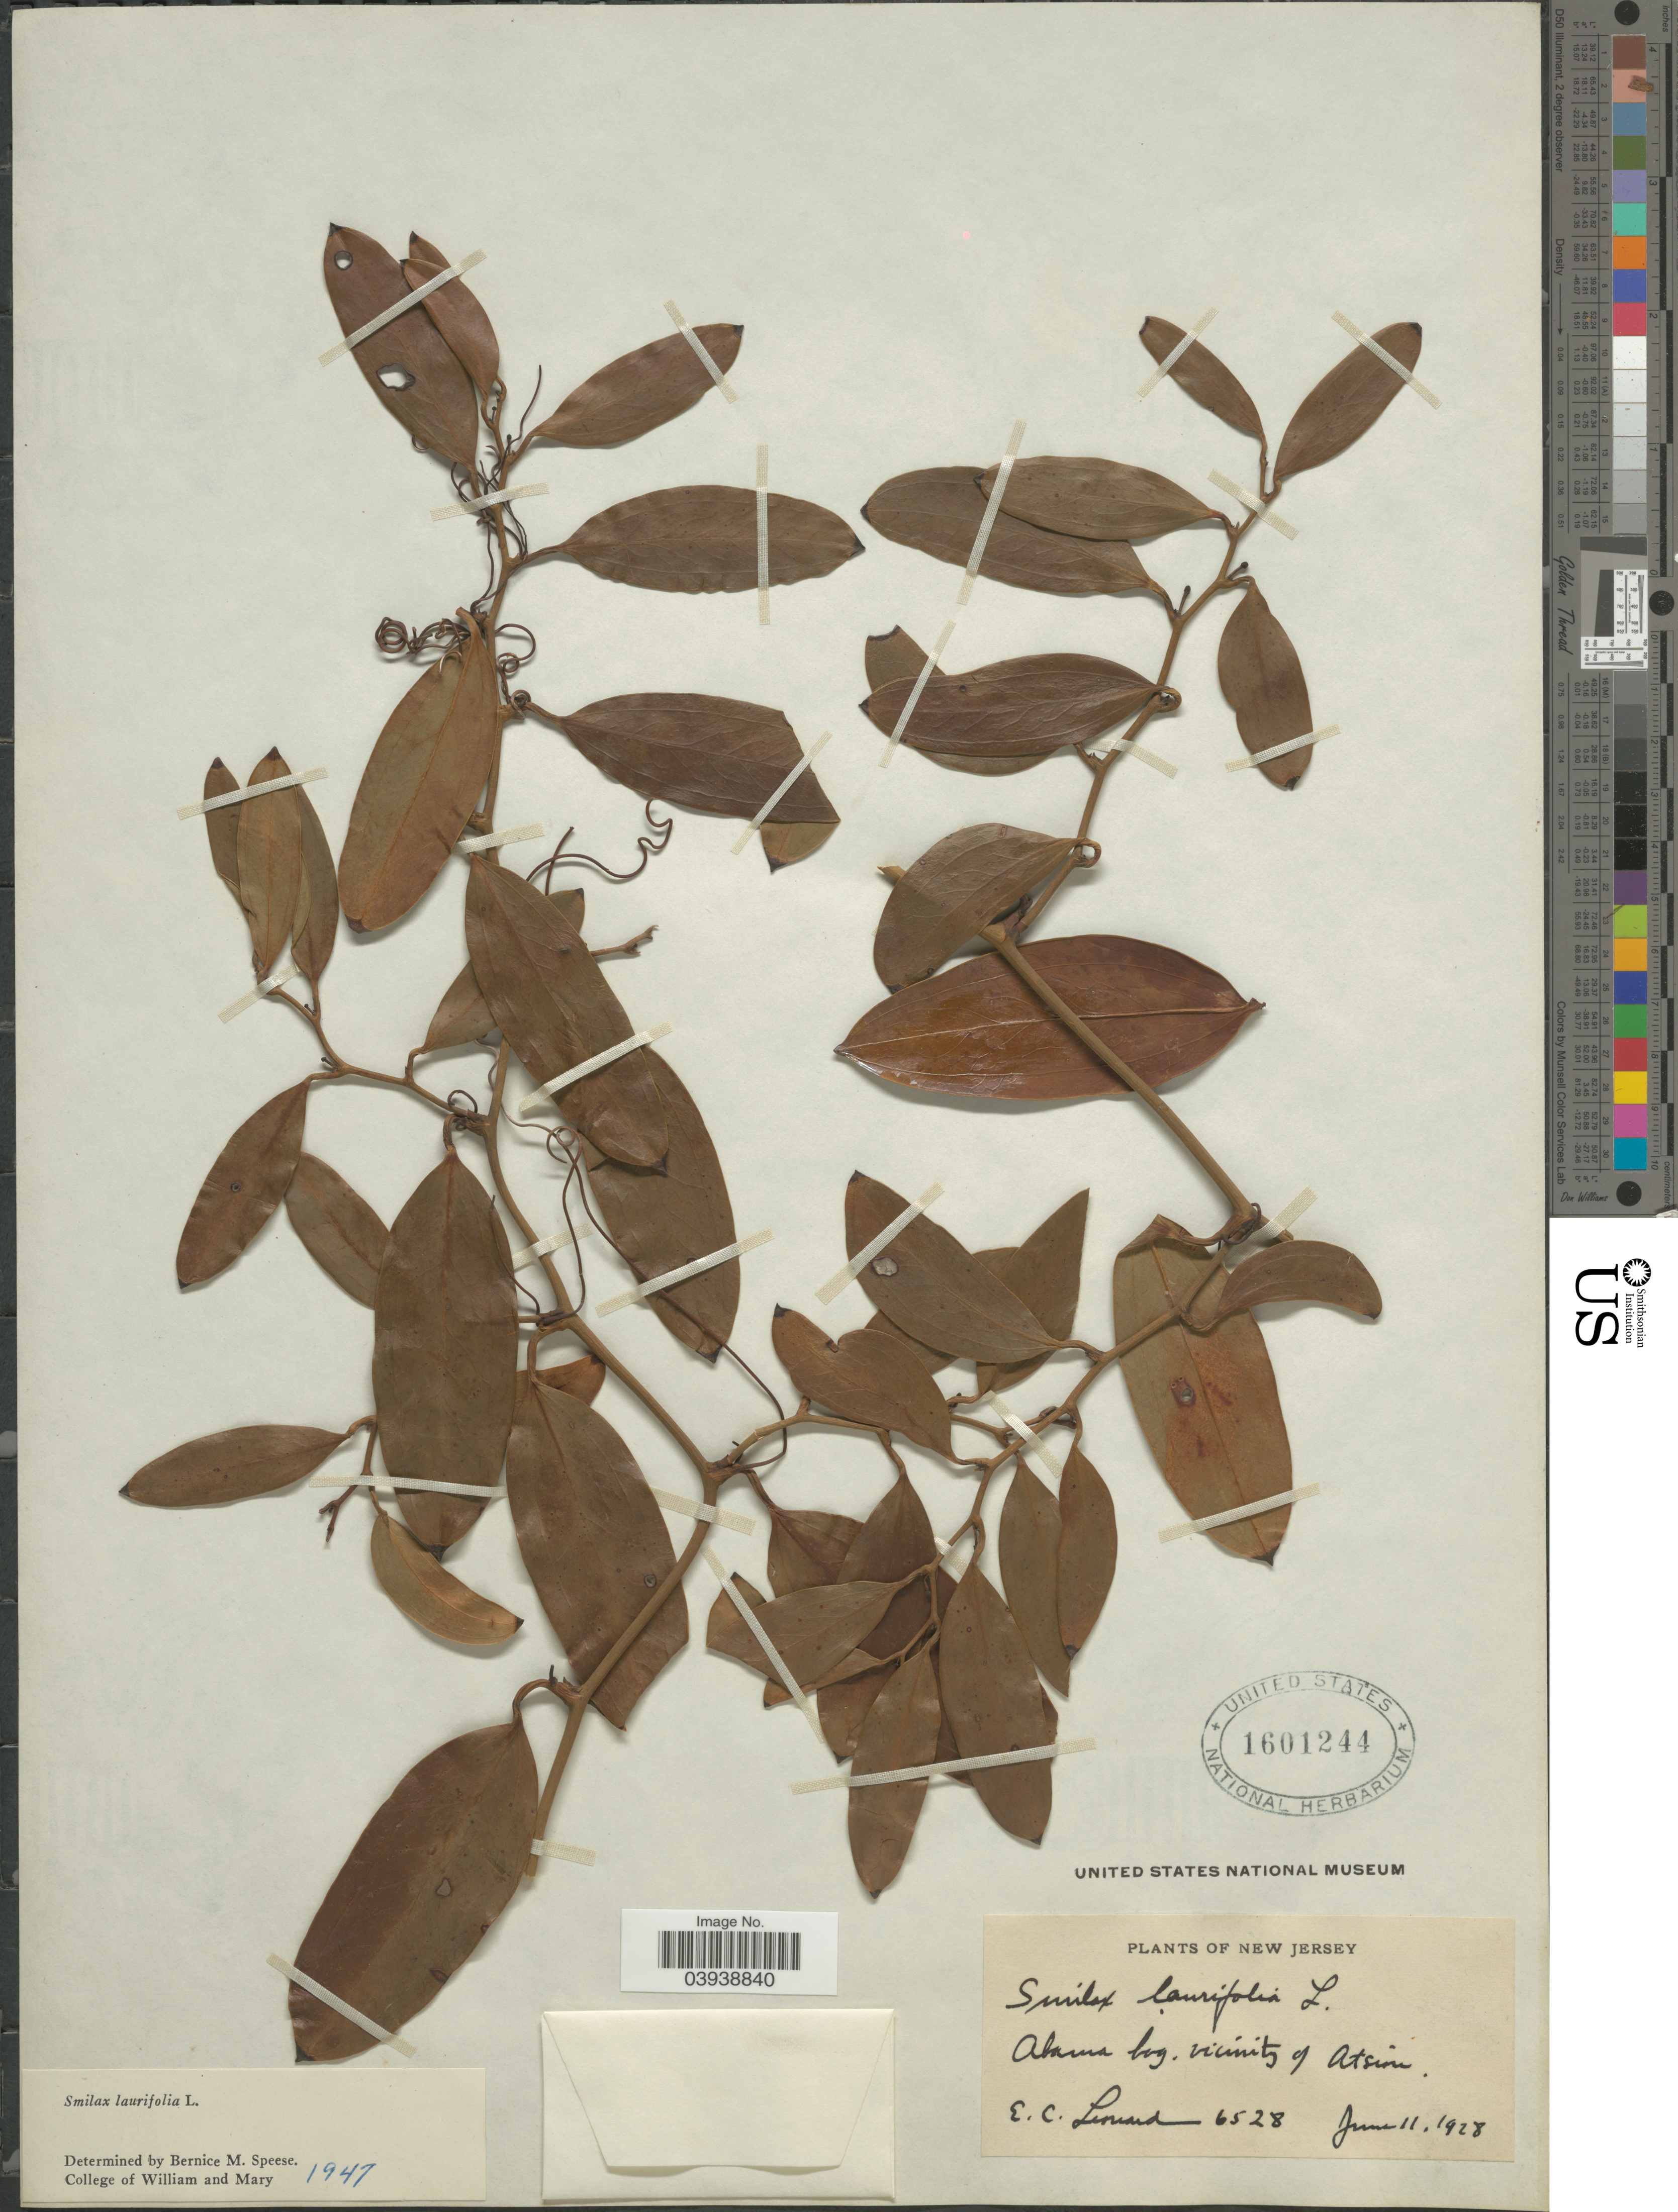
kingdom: Plantae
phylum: Tracheophyta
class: Liliopsida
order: Liliales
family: Smilacaceae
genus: Smilax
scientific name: Smilax laurifolia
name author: L.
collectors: E. C. Leonard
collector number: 6528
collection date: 1928-06-11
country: United States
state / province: New Jersey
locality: Abama bog, vicinity of Atsion.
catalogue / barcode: US 1601244